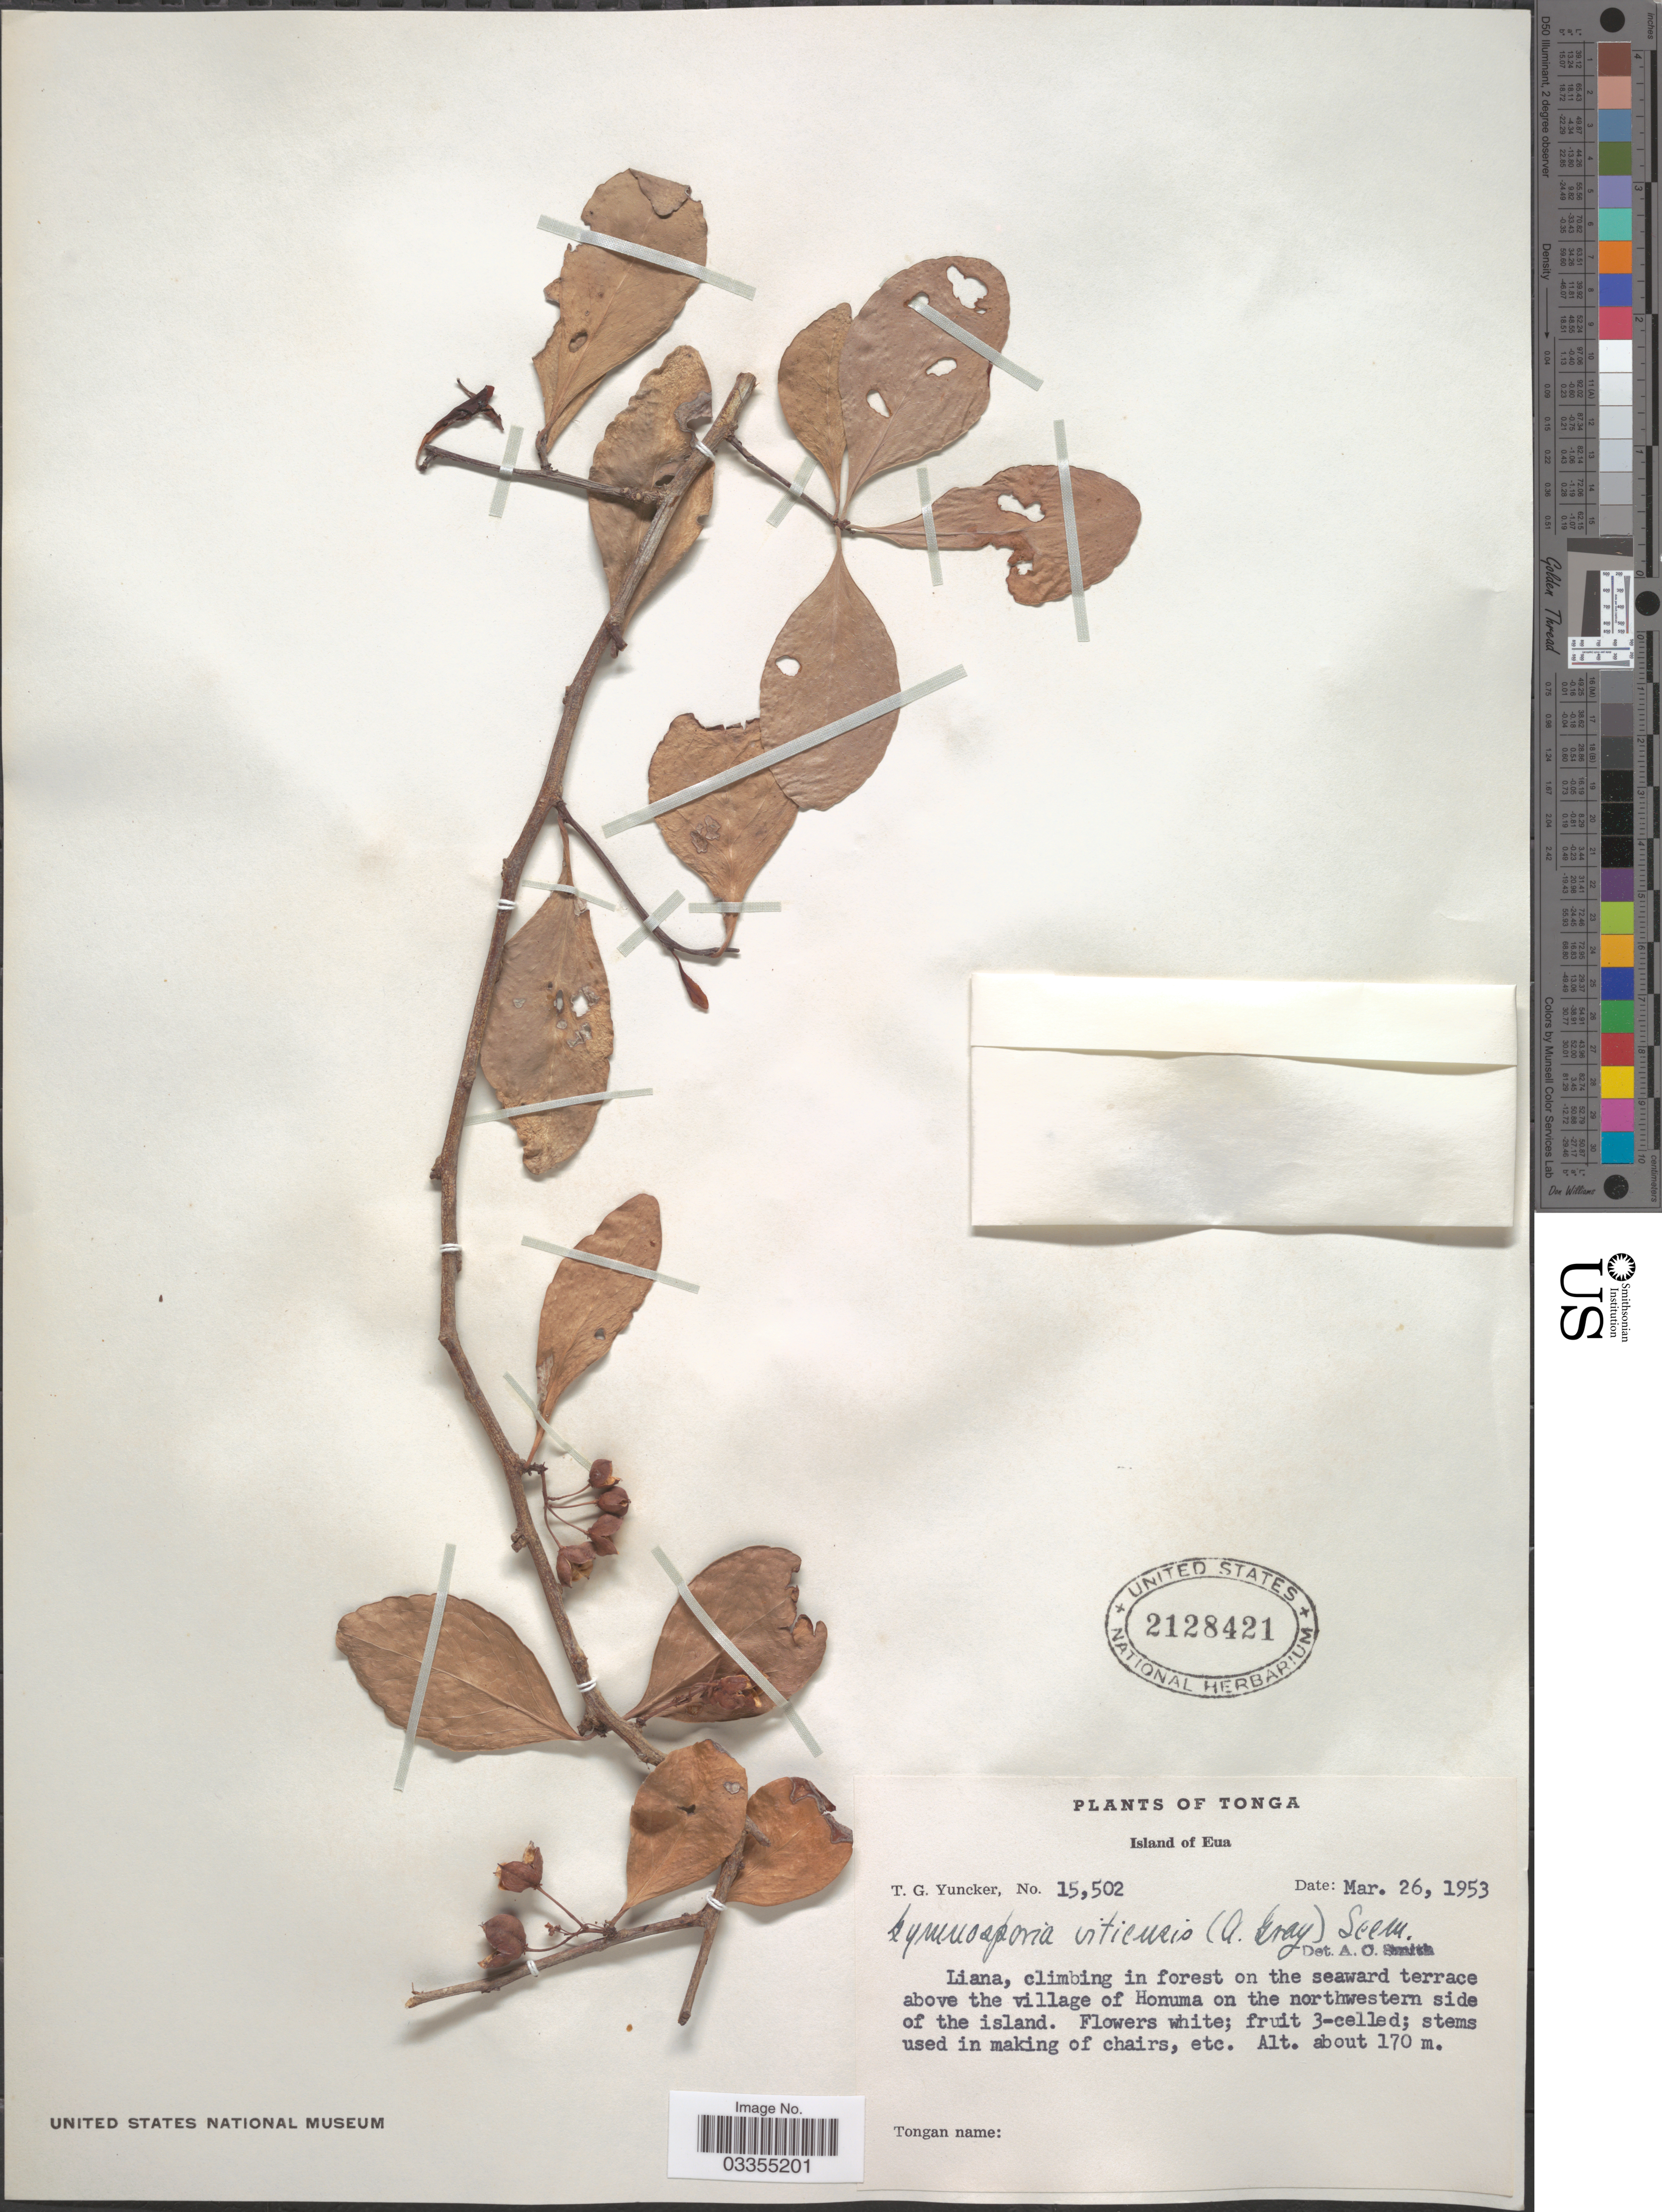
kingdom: Plantae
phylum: Tracheophyta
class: Magnoliopsida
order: Celastrales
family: Celastraceae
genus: Gymnosporia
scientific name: Gymnosporia vitiensis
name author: Seem.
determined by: Wagner, W. L., (BOT), Smithsonian Institution - National Museum of Natural History (UNITED STATES)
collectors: T. G. Yuncker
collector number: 15502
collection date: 1953-03-26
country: Tonga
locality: Island of Eua. In forest on the seaward terrace above the village of Honuma on the northwestern side of the island.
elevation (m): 170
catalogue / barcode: US 2128421